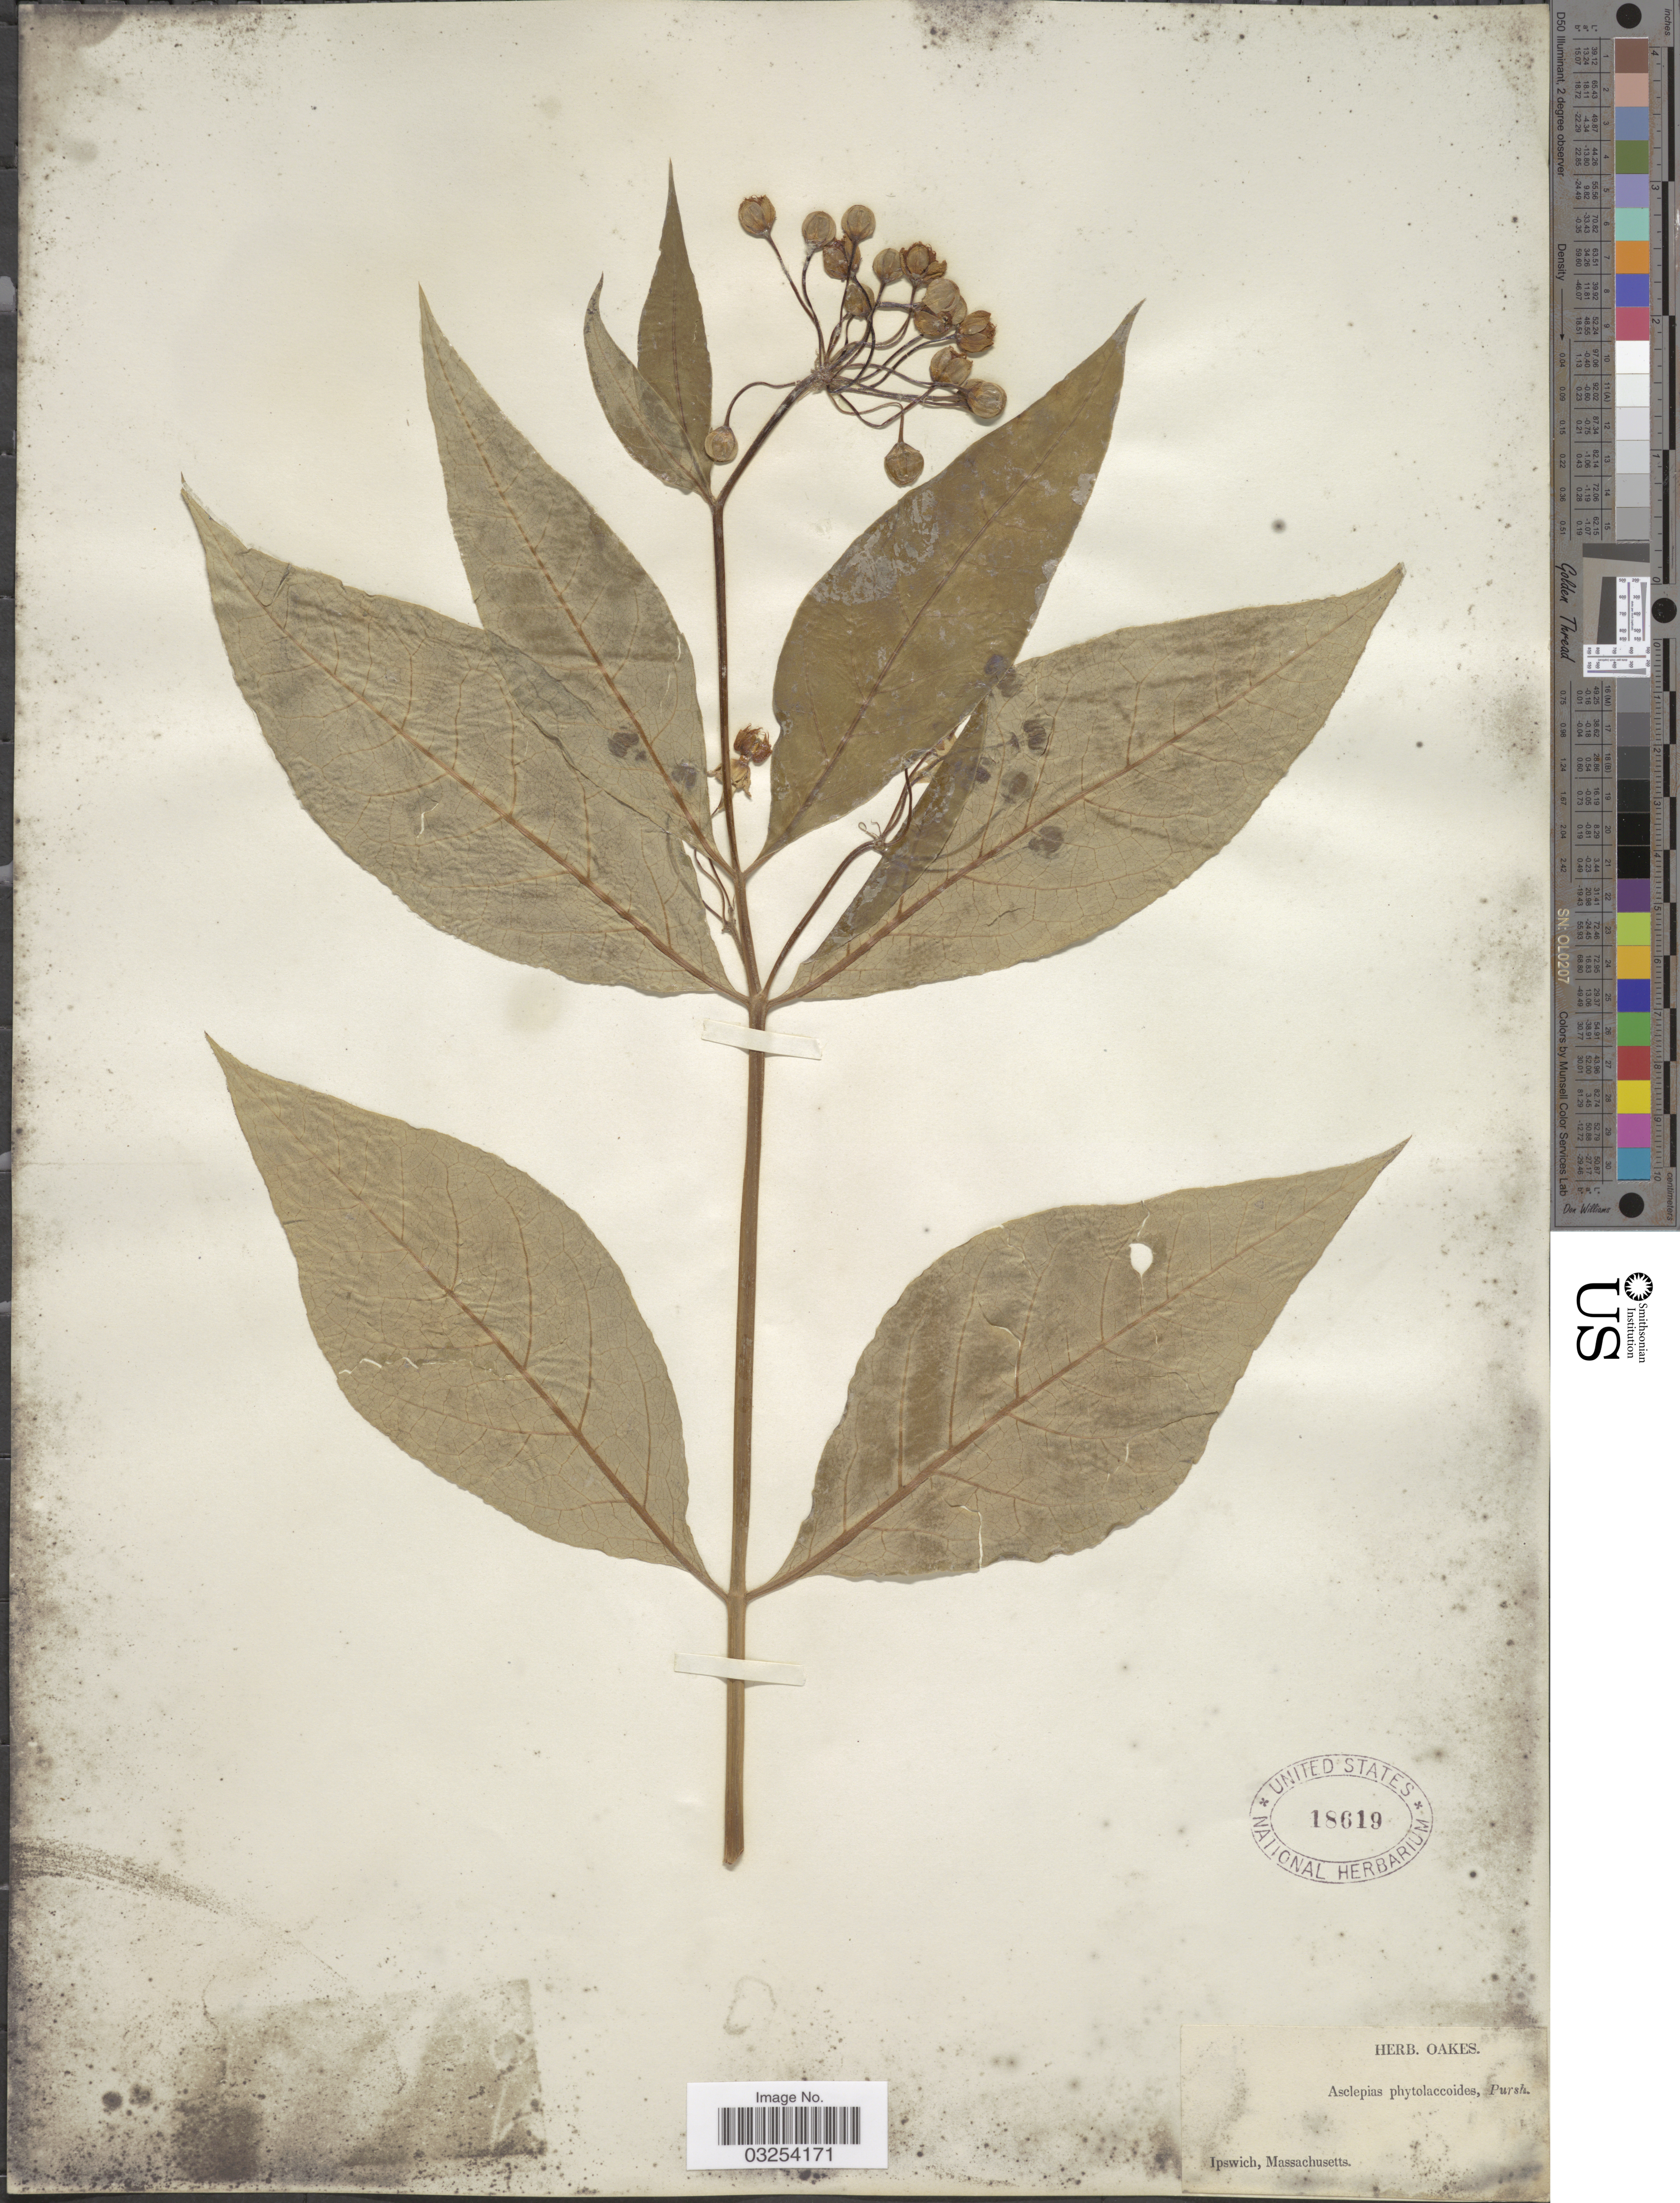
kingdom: Plantae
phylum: Tracheophyta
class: Magnoliopsida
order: Gentianales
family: Apocynaceae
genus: Asclepias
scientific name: Asclepias exaltata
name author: Muhl.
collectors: ex herb. Oakes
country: United States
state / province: Massachusetts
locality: Ipswich.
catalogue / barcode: US 18619